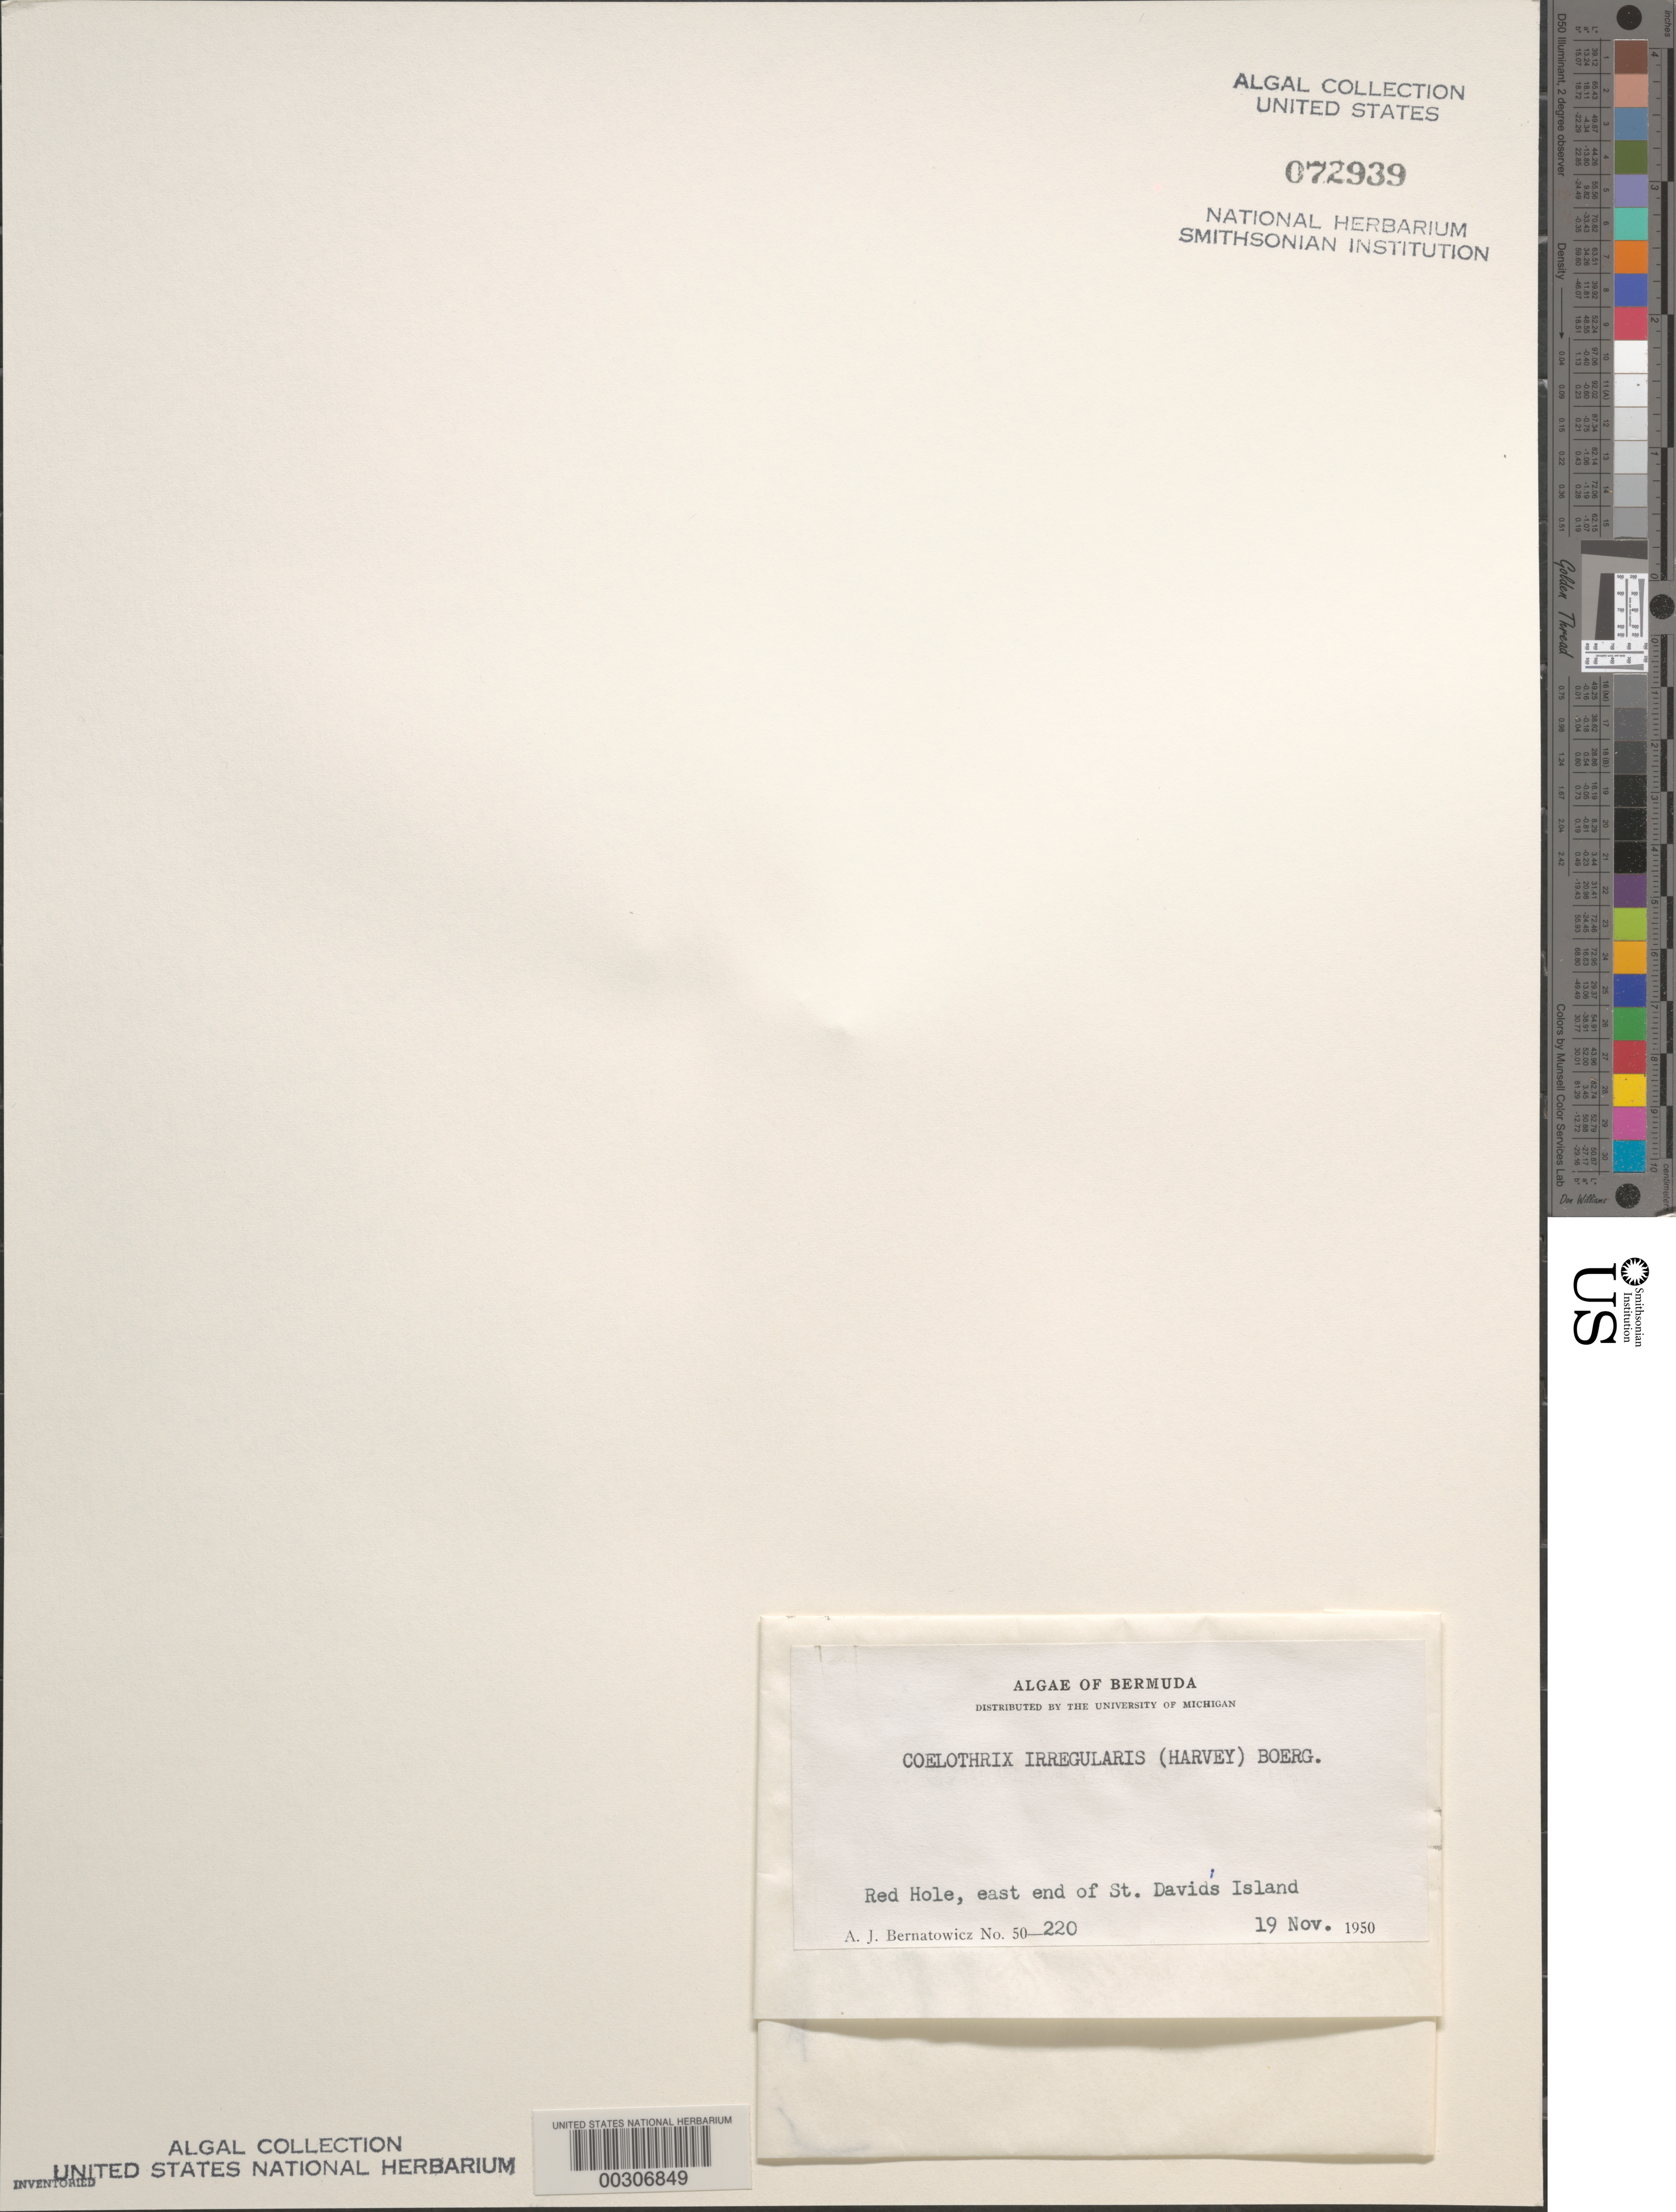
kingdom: Plantae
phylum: Rhodophyta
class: Florideophyceae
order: Rhodymeniales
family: Champiaceae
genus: Coelothrix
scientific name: Coelothrix irregularis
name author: (Harv.) Børgesen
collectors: A. Bernatowicz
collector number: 50-220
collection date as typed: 19 Nov 1950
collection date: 1950-11-19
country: Bermuda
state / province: Saint George's (parish)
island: St. David's Island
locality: Red Hole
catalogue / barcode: US 72939